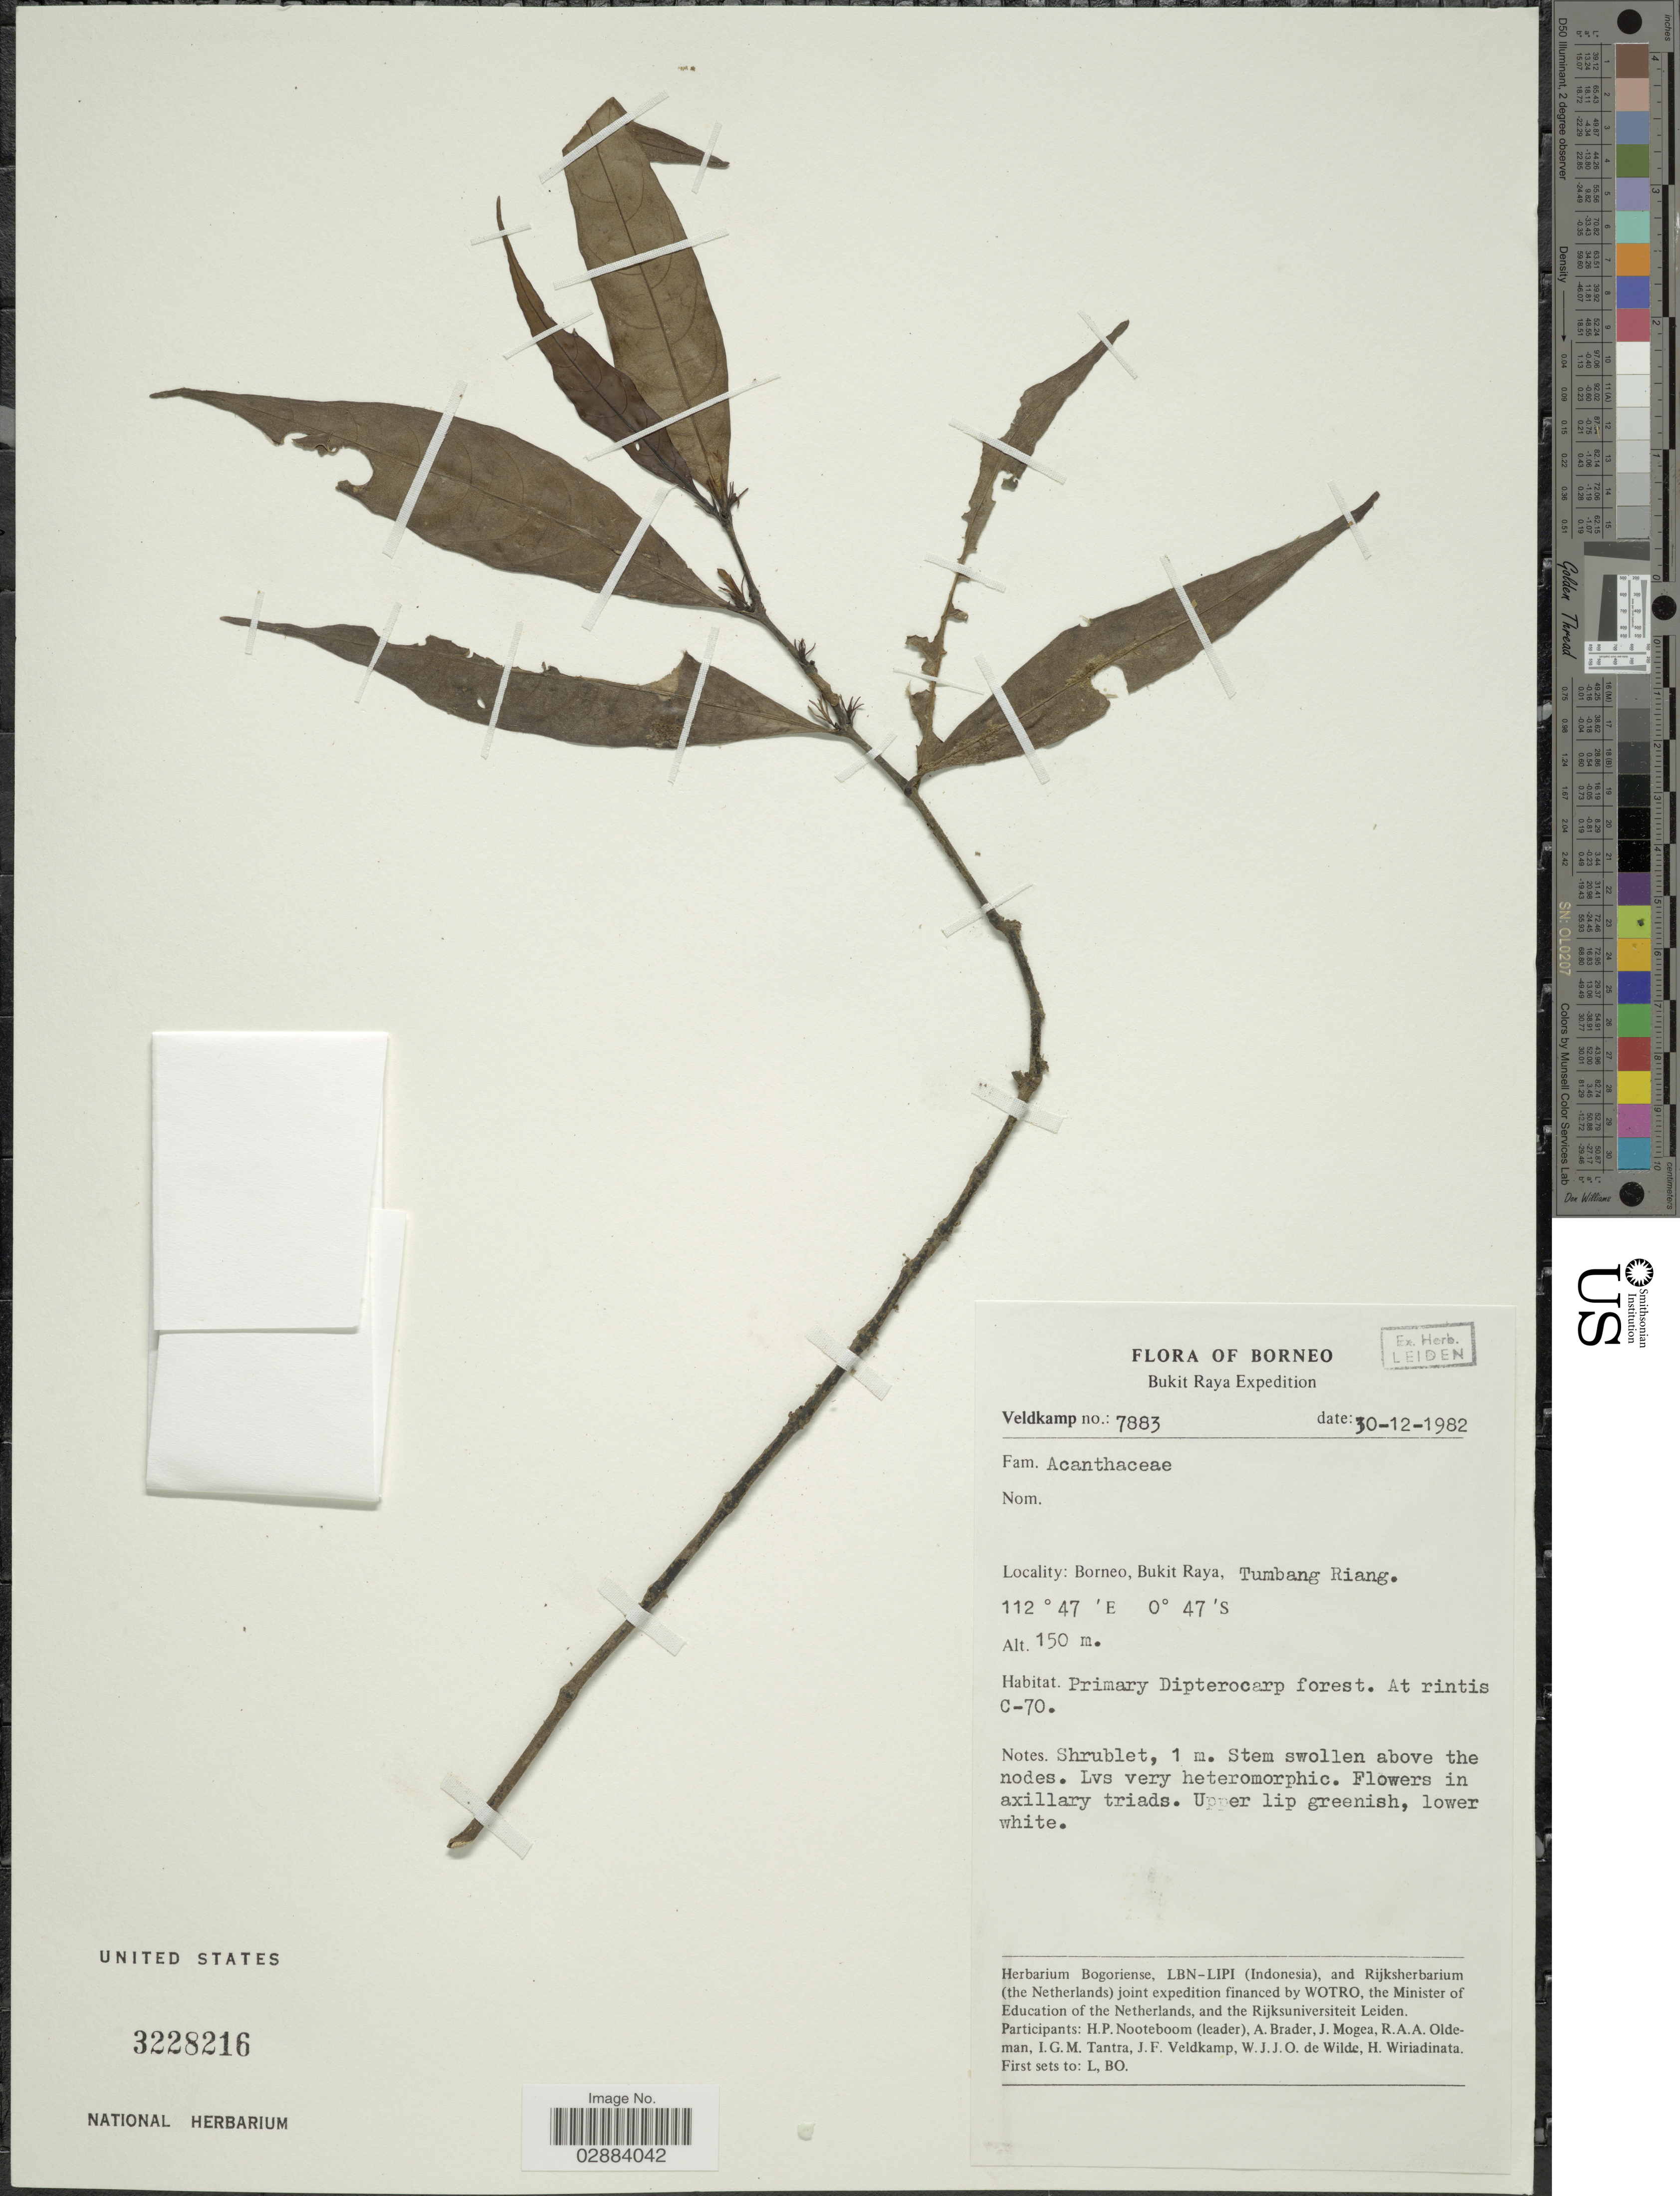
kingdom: Plantae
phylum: Tracheophyta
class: Magnoliopsida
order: Lamiales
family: Acanthaceae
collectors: J. F. Veldkamp, H. P. Nooteboom, A. Brader, J. Mogea & et al.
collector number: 7883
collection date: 1982-12-30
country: Indonesia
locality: Borneo. Bukit Raya, Tumbang Riang.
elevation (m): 150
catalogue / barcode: US 3228216